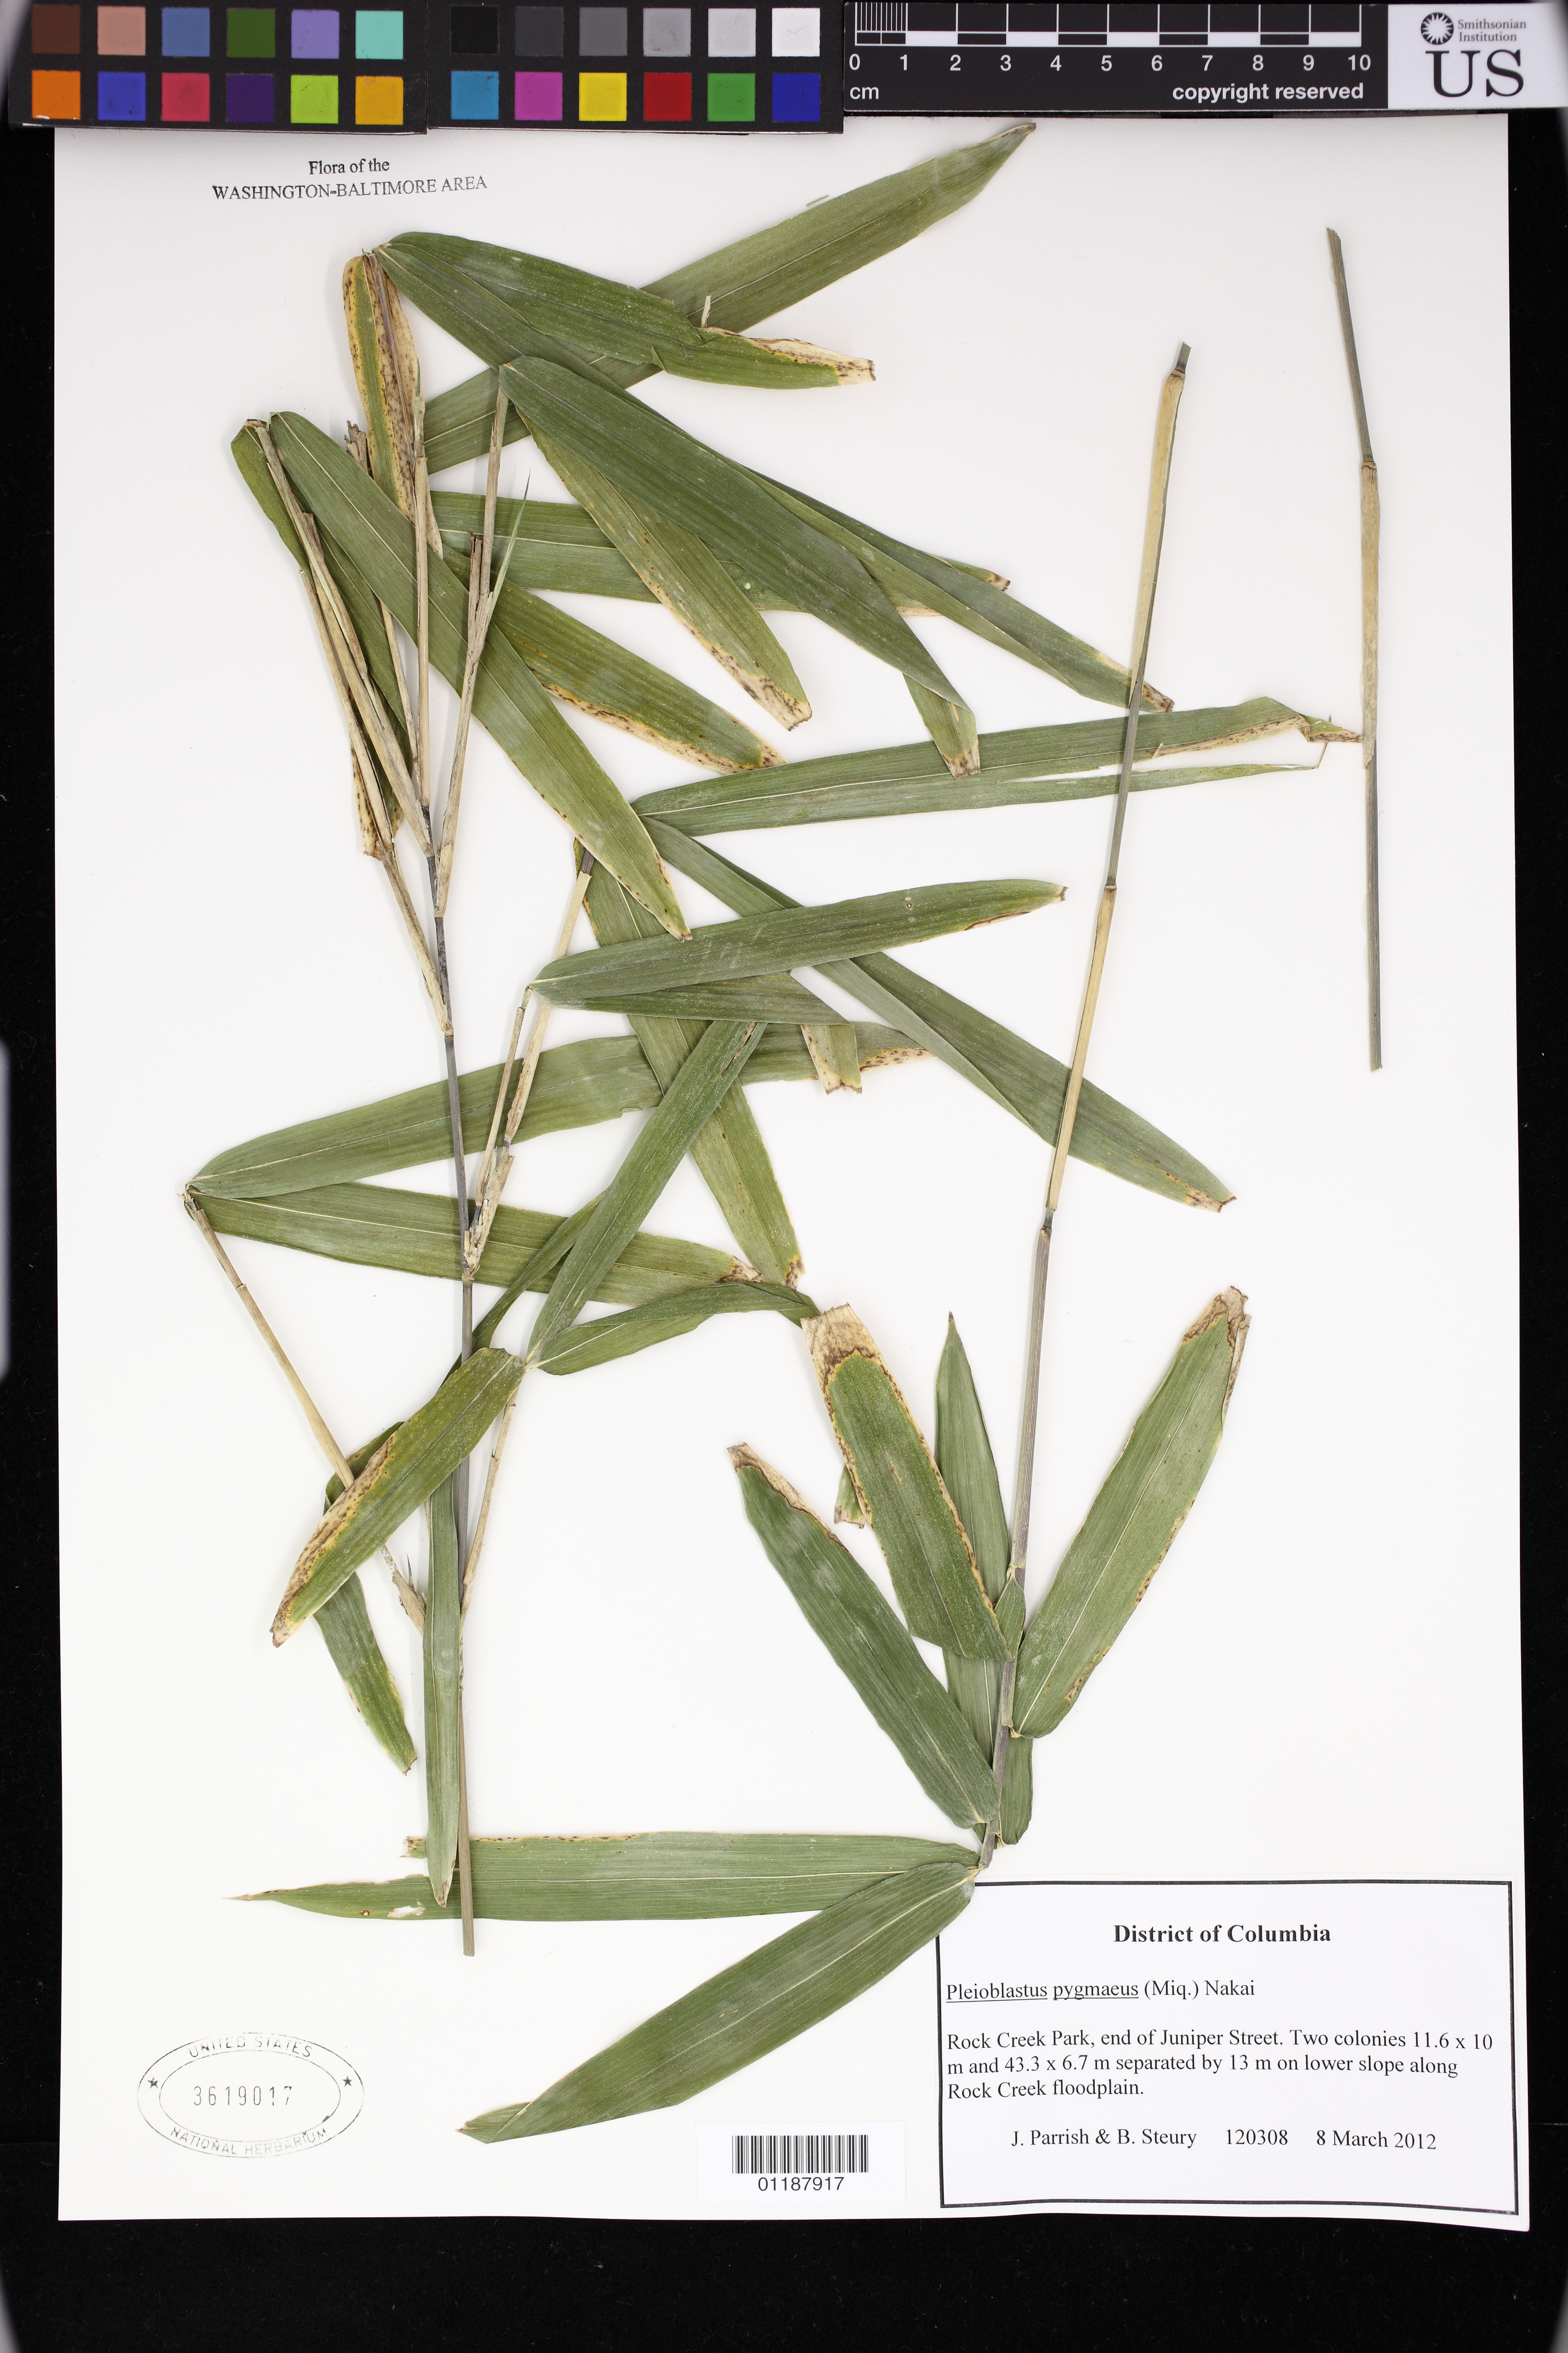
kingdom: Plantae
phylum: Tracheophyta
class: Liliopsida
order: Poales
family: Poaceae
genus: Pleioblastus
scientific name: Pleioblastus pygmaeus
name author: (Miq.) Nakai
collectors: B. Steury & J. Parrish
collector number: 120308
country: United States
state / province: District of Columbia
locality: Rock Creek Park, end of Juniper Street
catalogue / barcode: US 3619017